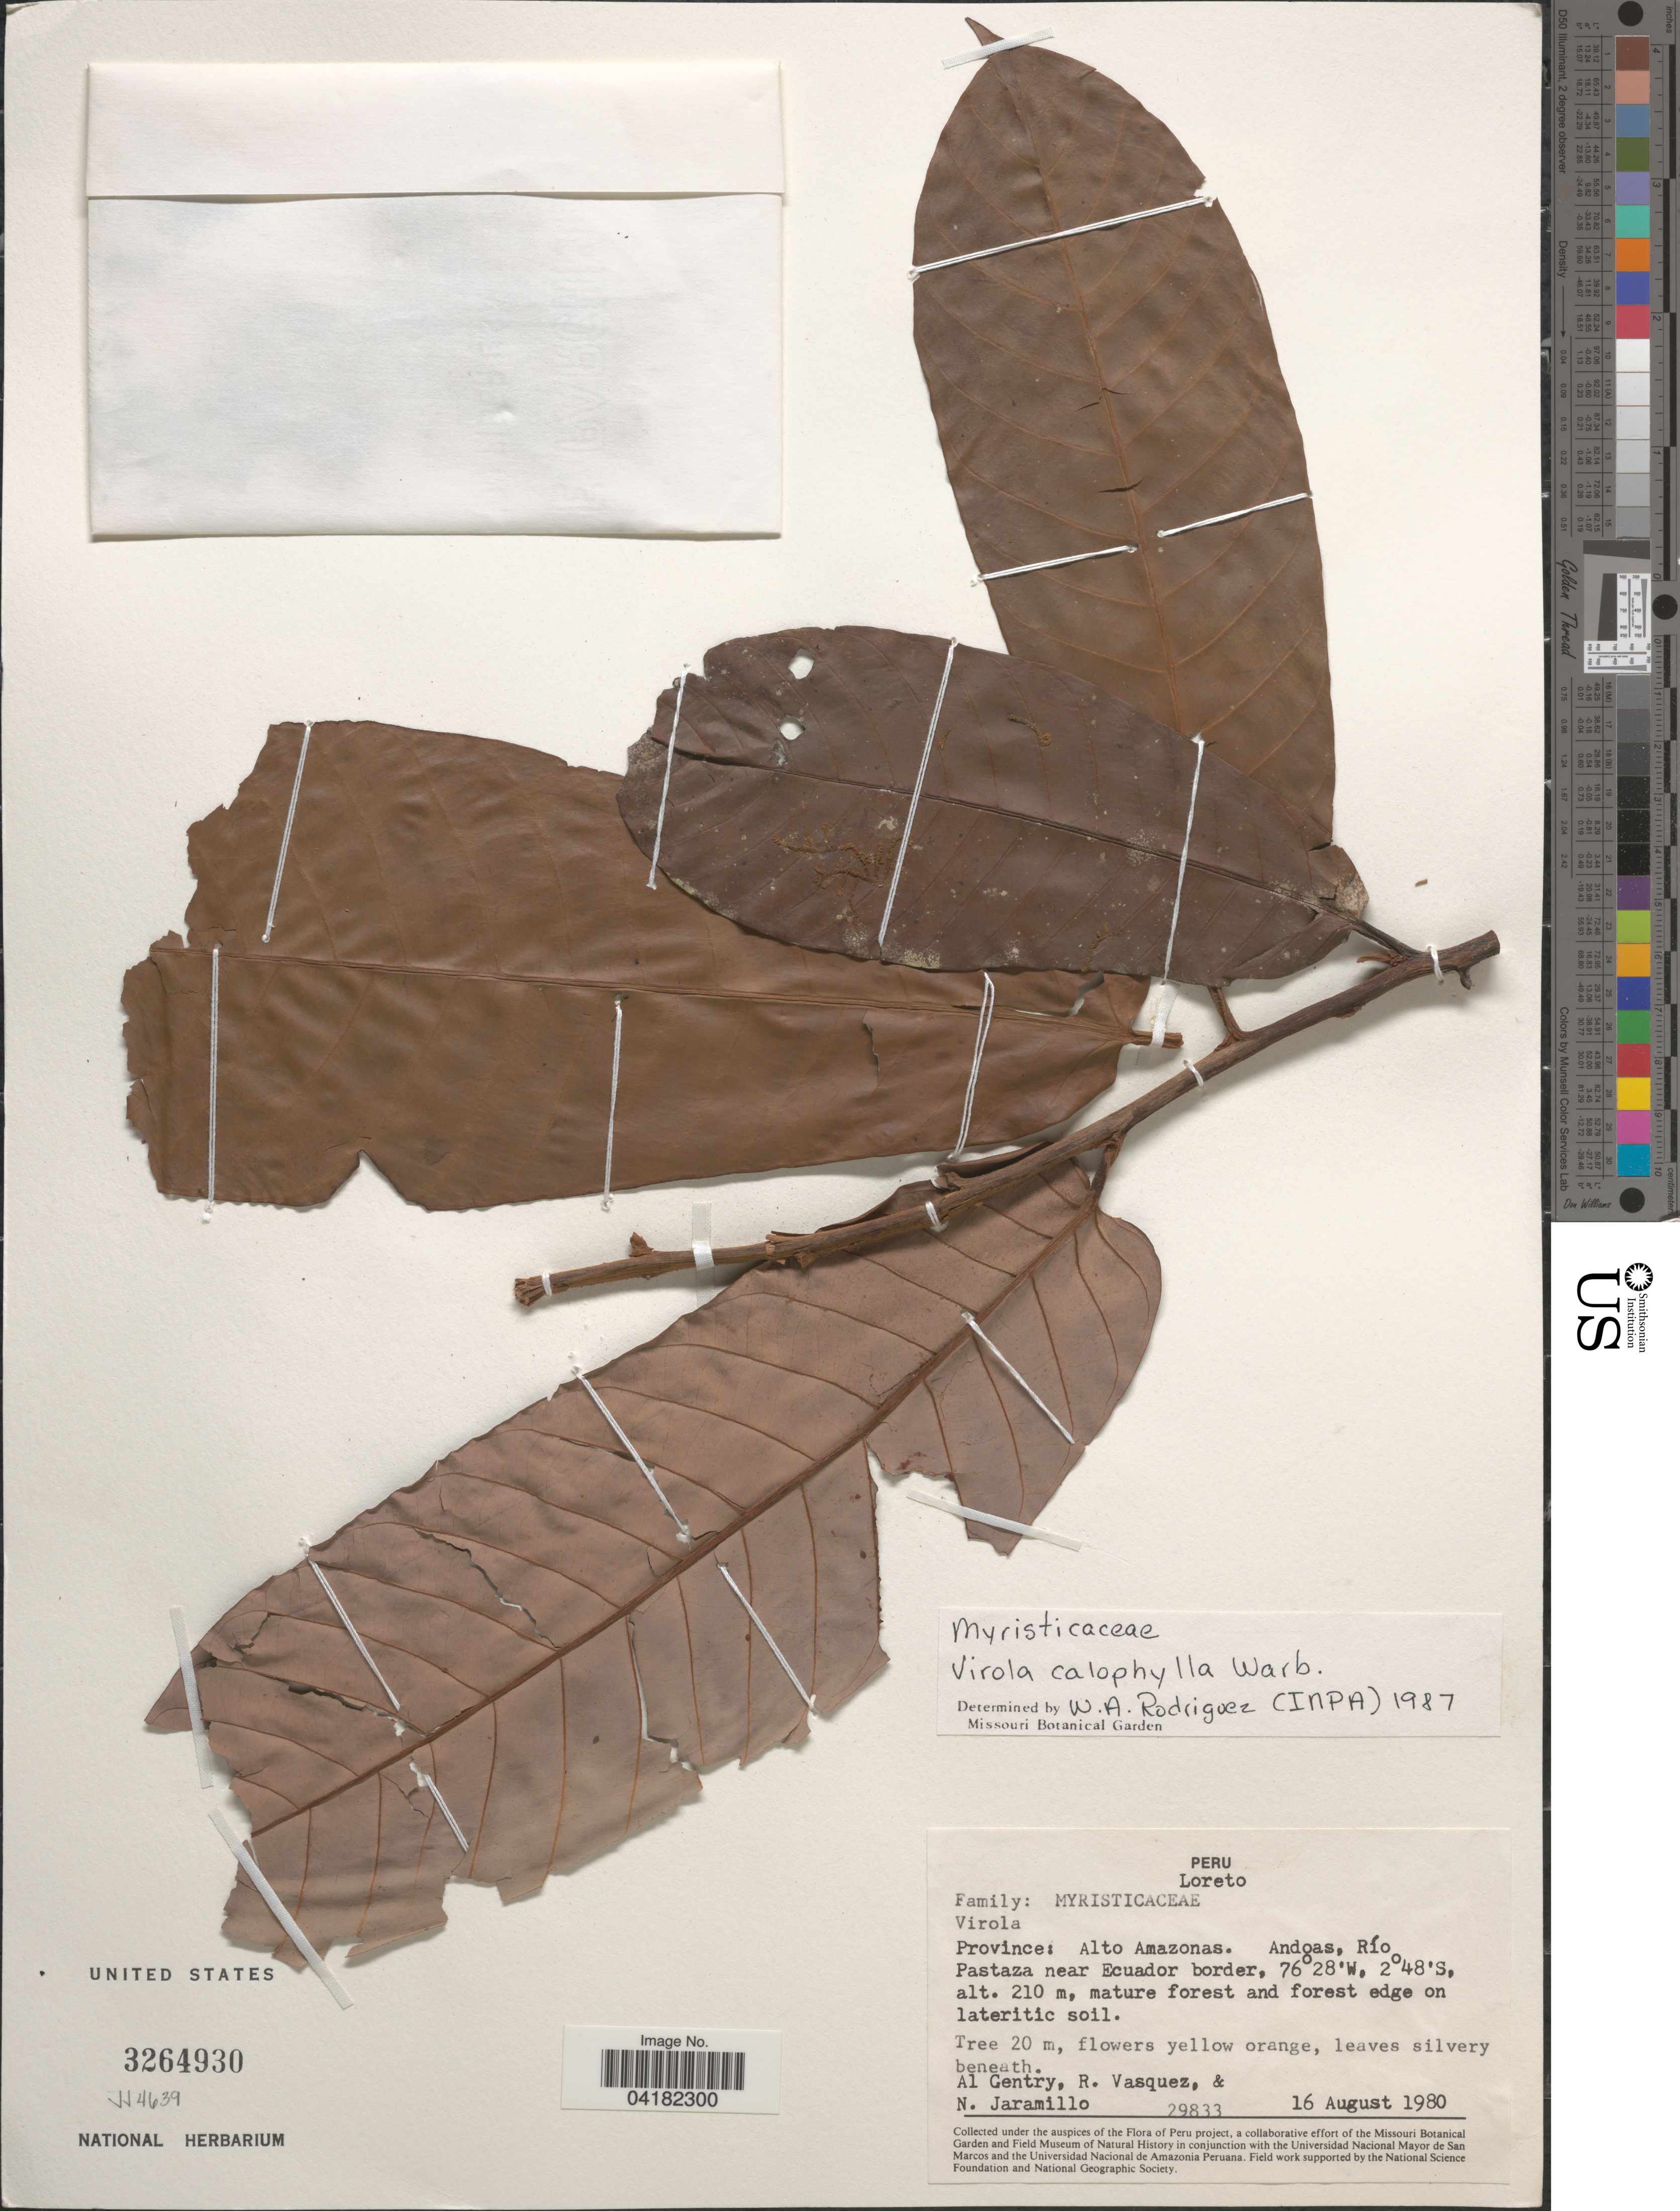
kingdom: Plantae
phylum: Tracheophyta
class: Magnoliopsida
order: Magnoliales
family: Myristicaceae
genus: Virola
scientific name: Virola calophylla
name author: (Spruce) Warb.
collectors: A. H. Gentry, R. Vasquez & N. Jaramillo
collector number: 29833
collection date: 1980-08-16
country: Peru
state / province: Loreto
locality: Province: Alto Amazonas. Andoas, Río Pastaza near Ecuador border.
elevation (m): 210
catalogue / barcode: US 3264930